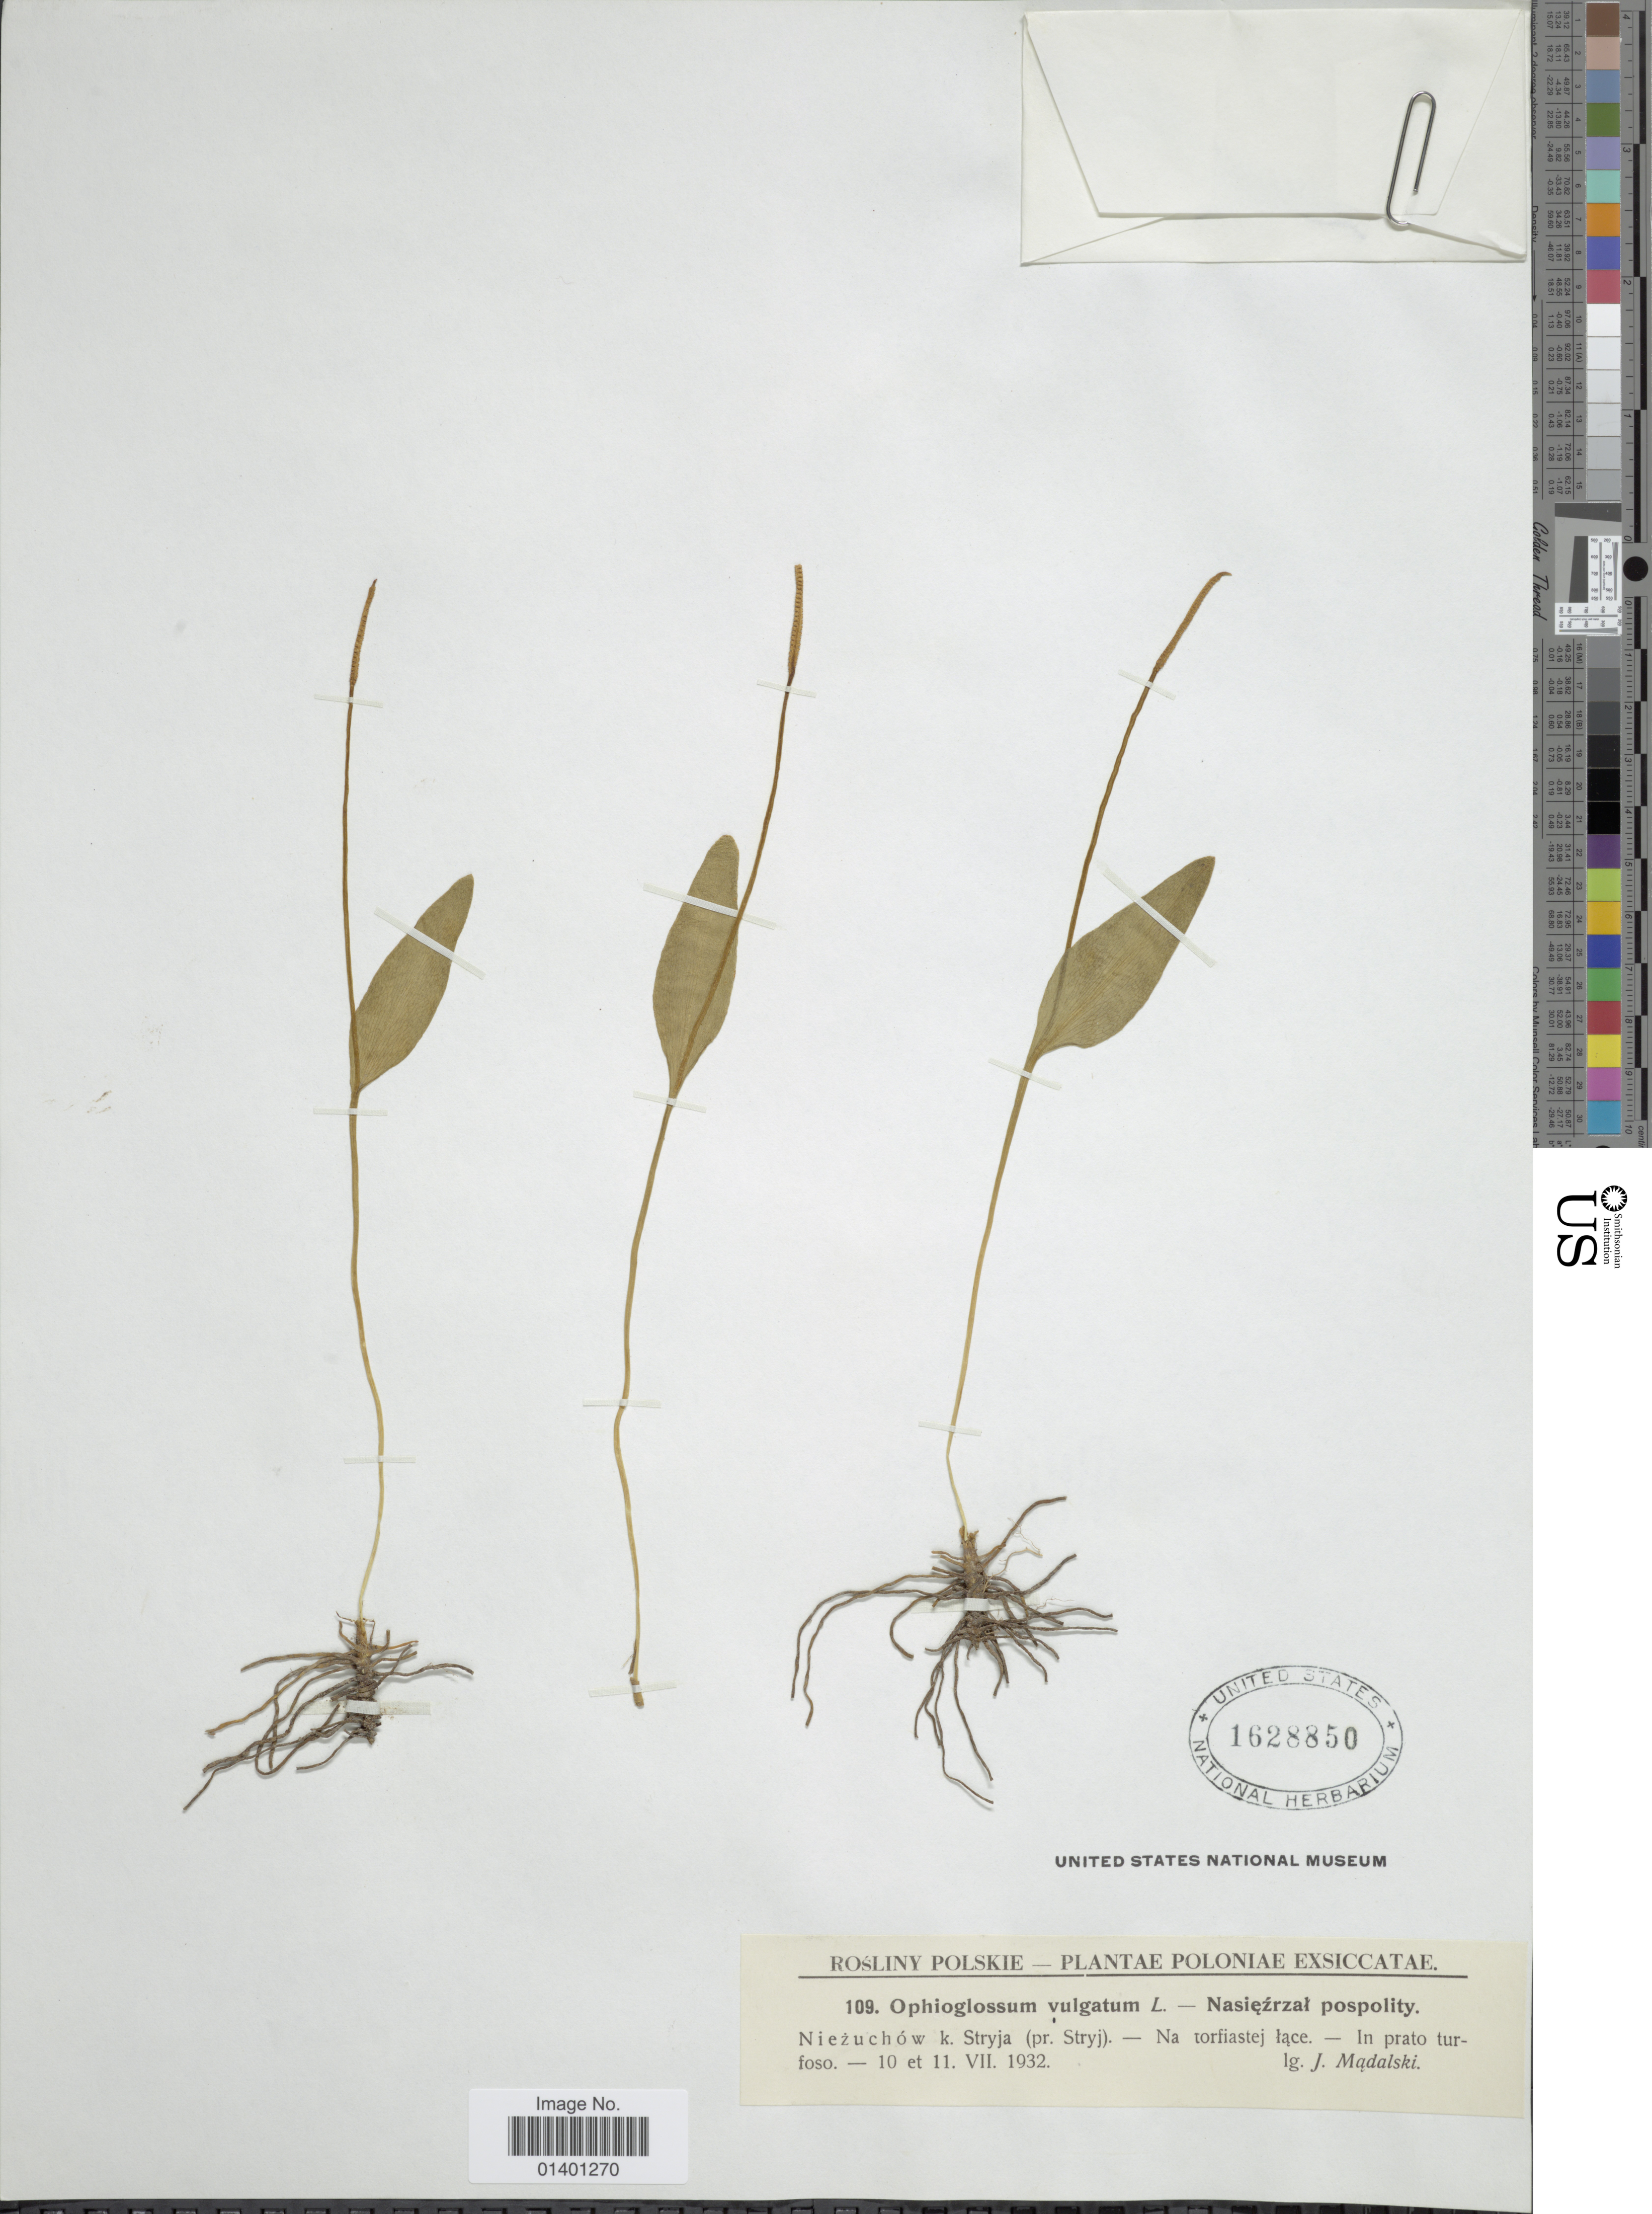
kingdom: Plantae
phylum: Tracheophyta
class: Polypodiopsida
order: Ophioglossales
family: Ophioglossaceae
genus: Ophioglossum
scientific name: Ophioglossum vulgatum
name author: L.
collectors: J. Madalski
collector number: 109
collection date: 1932-07-10/1932-07-11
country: Poland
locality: Niezuchow k. Stryja (pr. Stryj)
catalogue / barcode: US 1628850